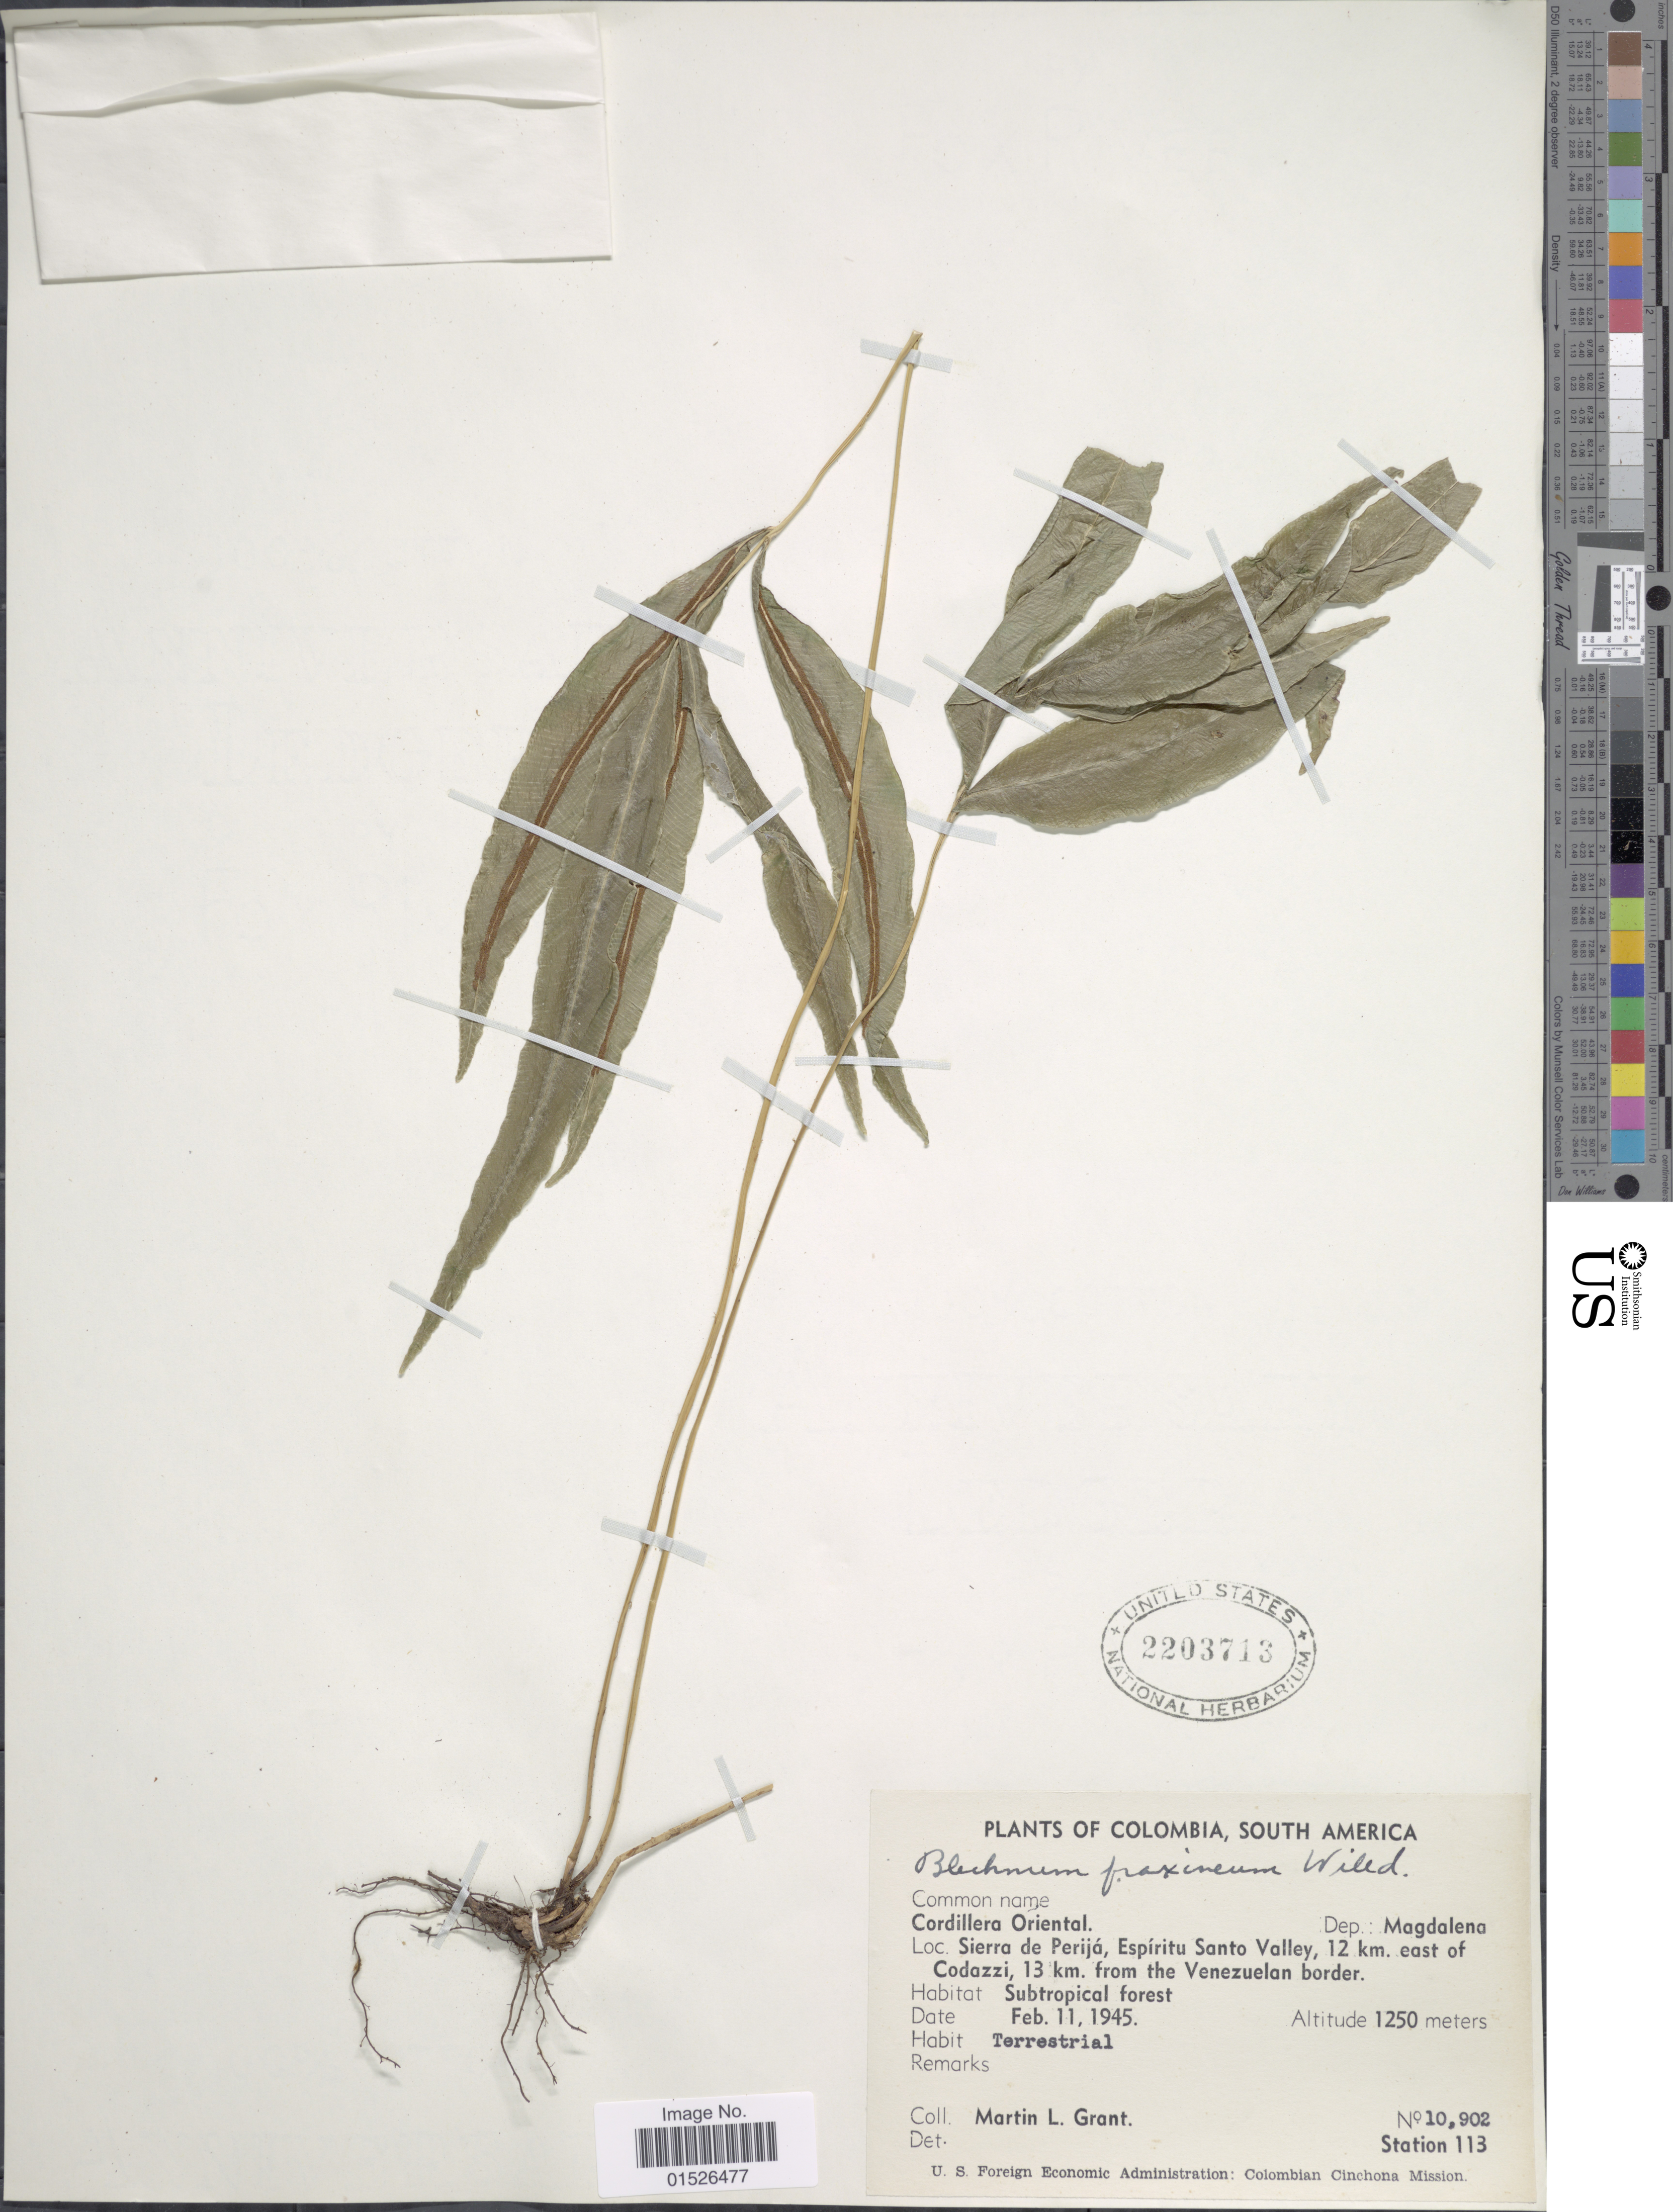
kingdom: Plantae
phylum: Tracheophyta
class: Polypodiopsida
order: Polypodiales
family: Blechnaceae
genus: Blechnum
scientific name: Blechnum meridense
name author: Klotzsch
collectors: M. L. Grant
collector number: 10902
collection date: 1945-02-11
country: Colombia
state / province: Magdalena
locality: Colombia, South America. Cordillera Oriental, Dep. Magdalena, Sierra de Peija, Espiritu Santo Valley, 12 km. east of Codazzi, 13 km. from the Venezuelan border.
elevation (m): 1250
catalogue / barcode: US 2203713